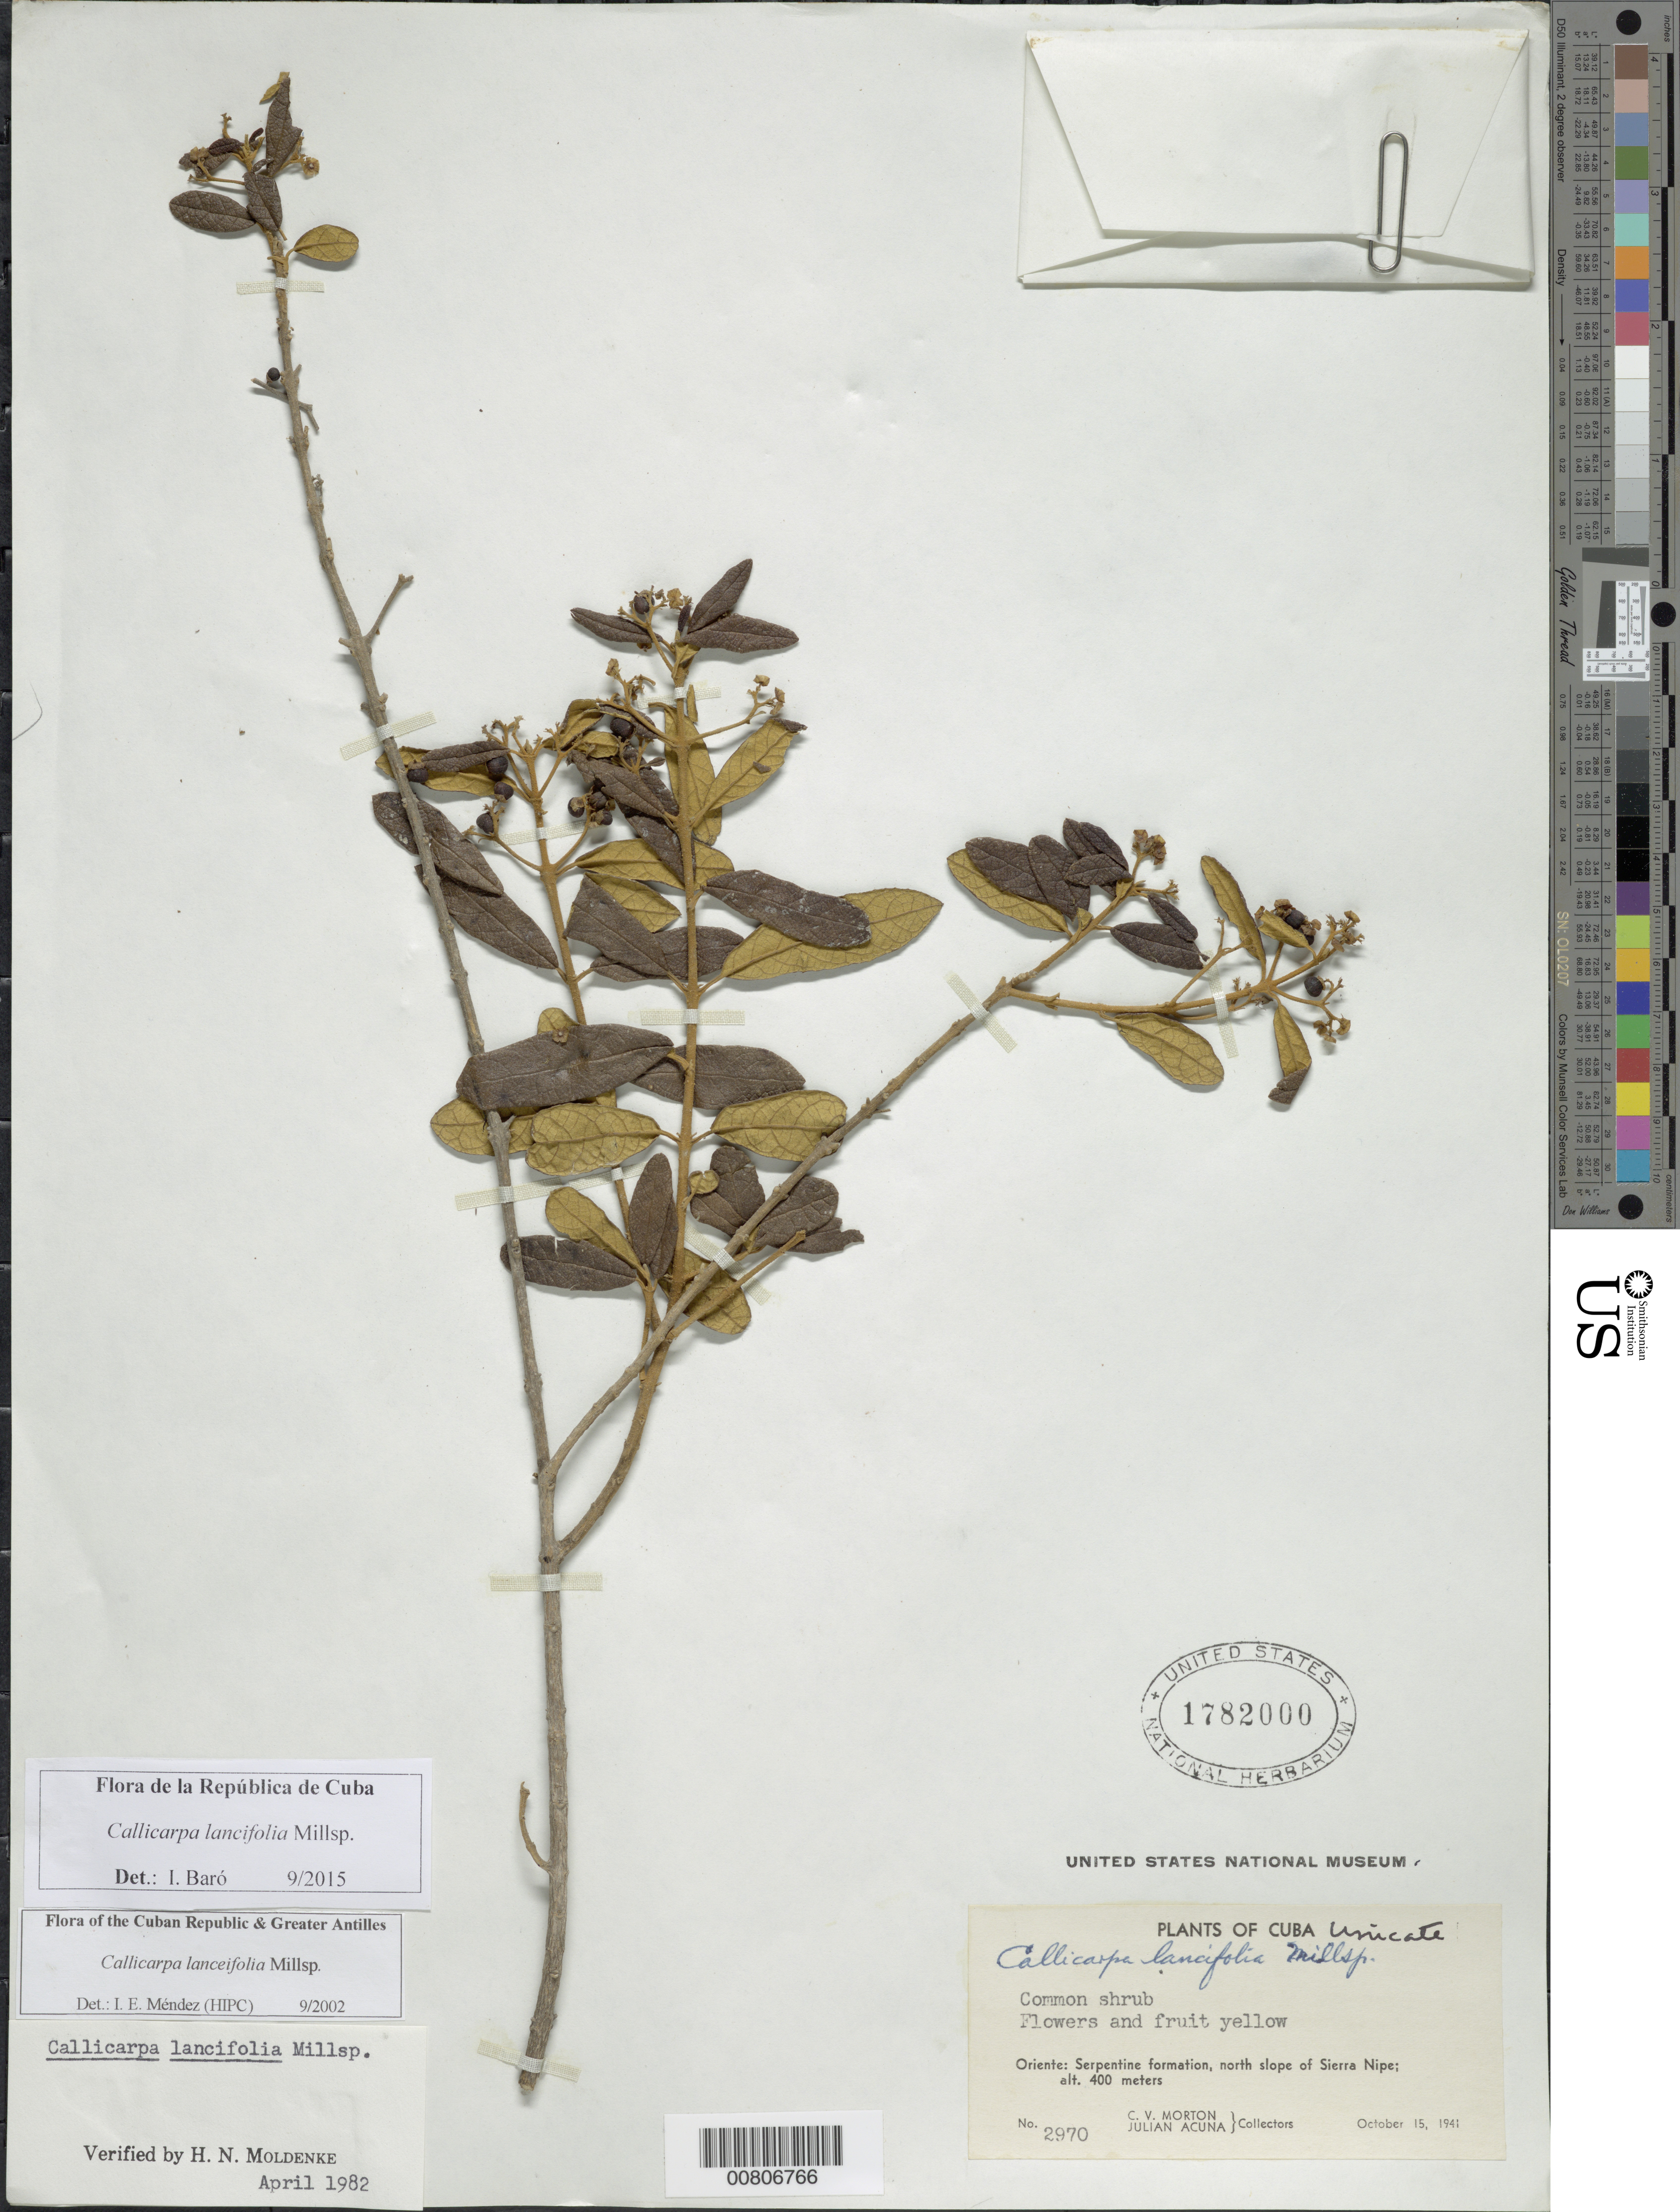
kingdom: Plantae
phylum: Tracheophyta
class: Magnoliopsida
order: Lamiales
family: Lamiaceae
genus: Callicarpa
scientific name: Callicarpa lancifolia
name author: Millsp.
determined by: Baró Oliedo, I.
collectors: C. V. Morton & J. Acuña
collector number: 2970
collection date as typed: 15 Oct 1941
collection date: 1941-10-15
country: Cuba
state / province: Holguín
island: Cuba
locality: Sierra Nipe, N slope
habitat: Serpentine formation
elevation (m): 400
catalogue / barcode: US 1782000